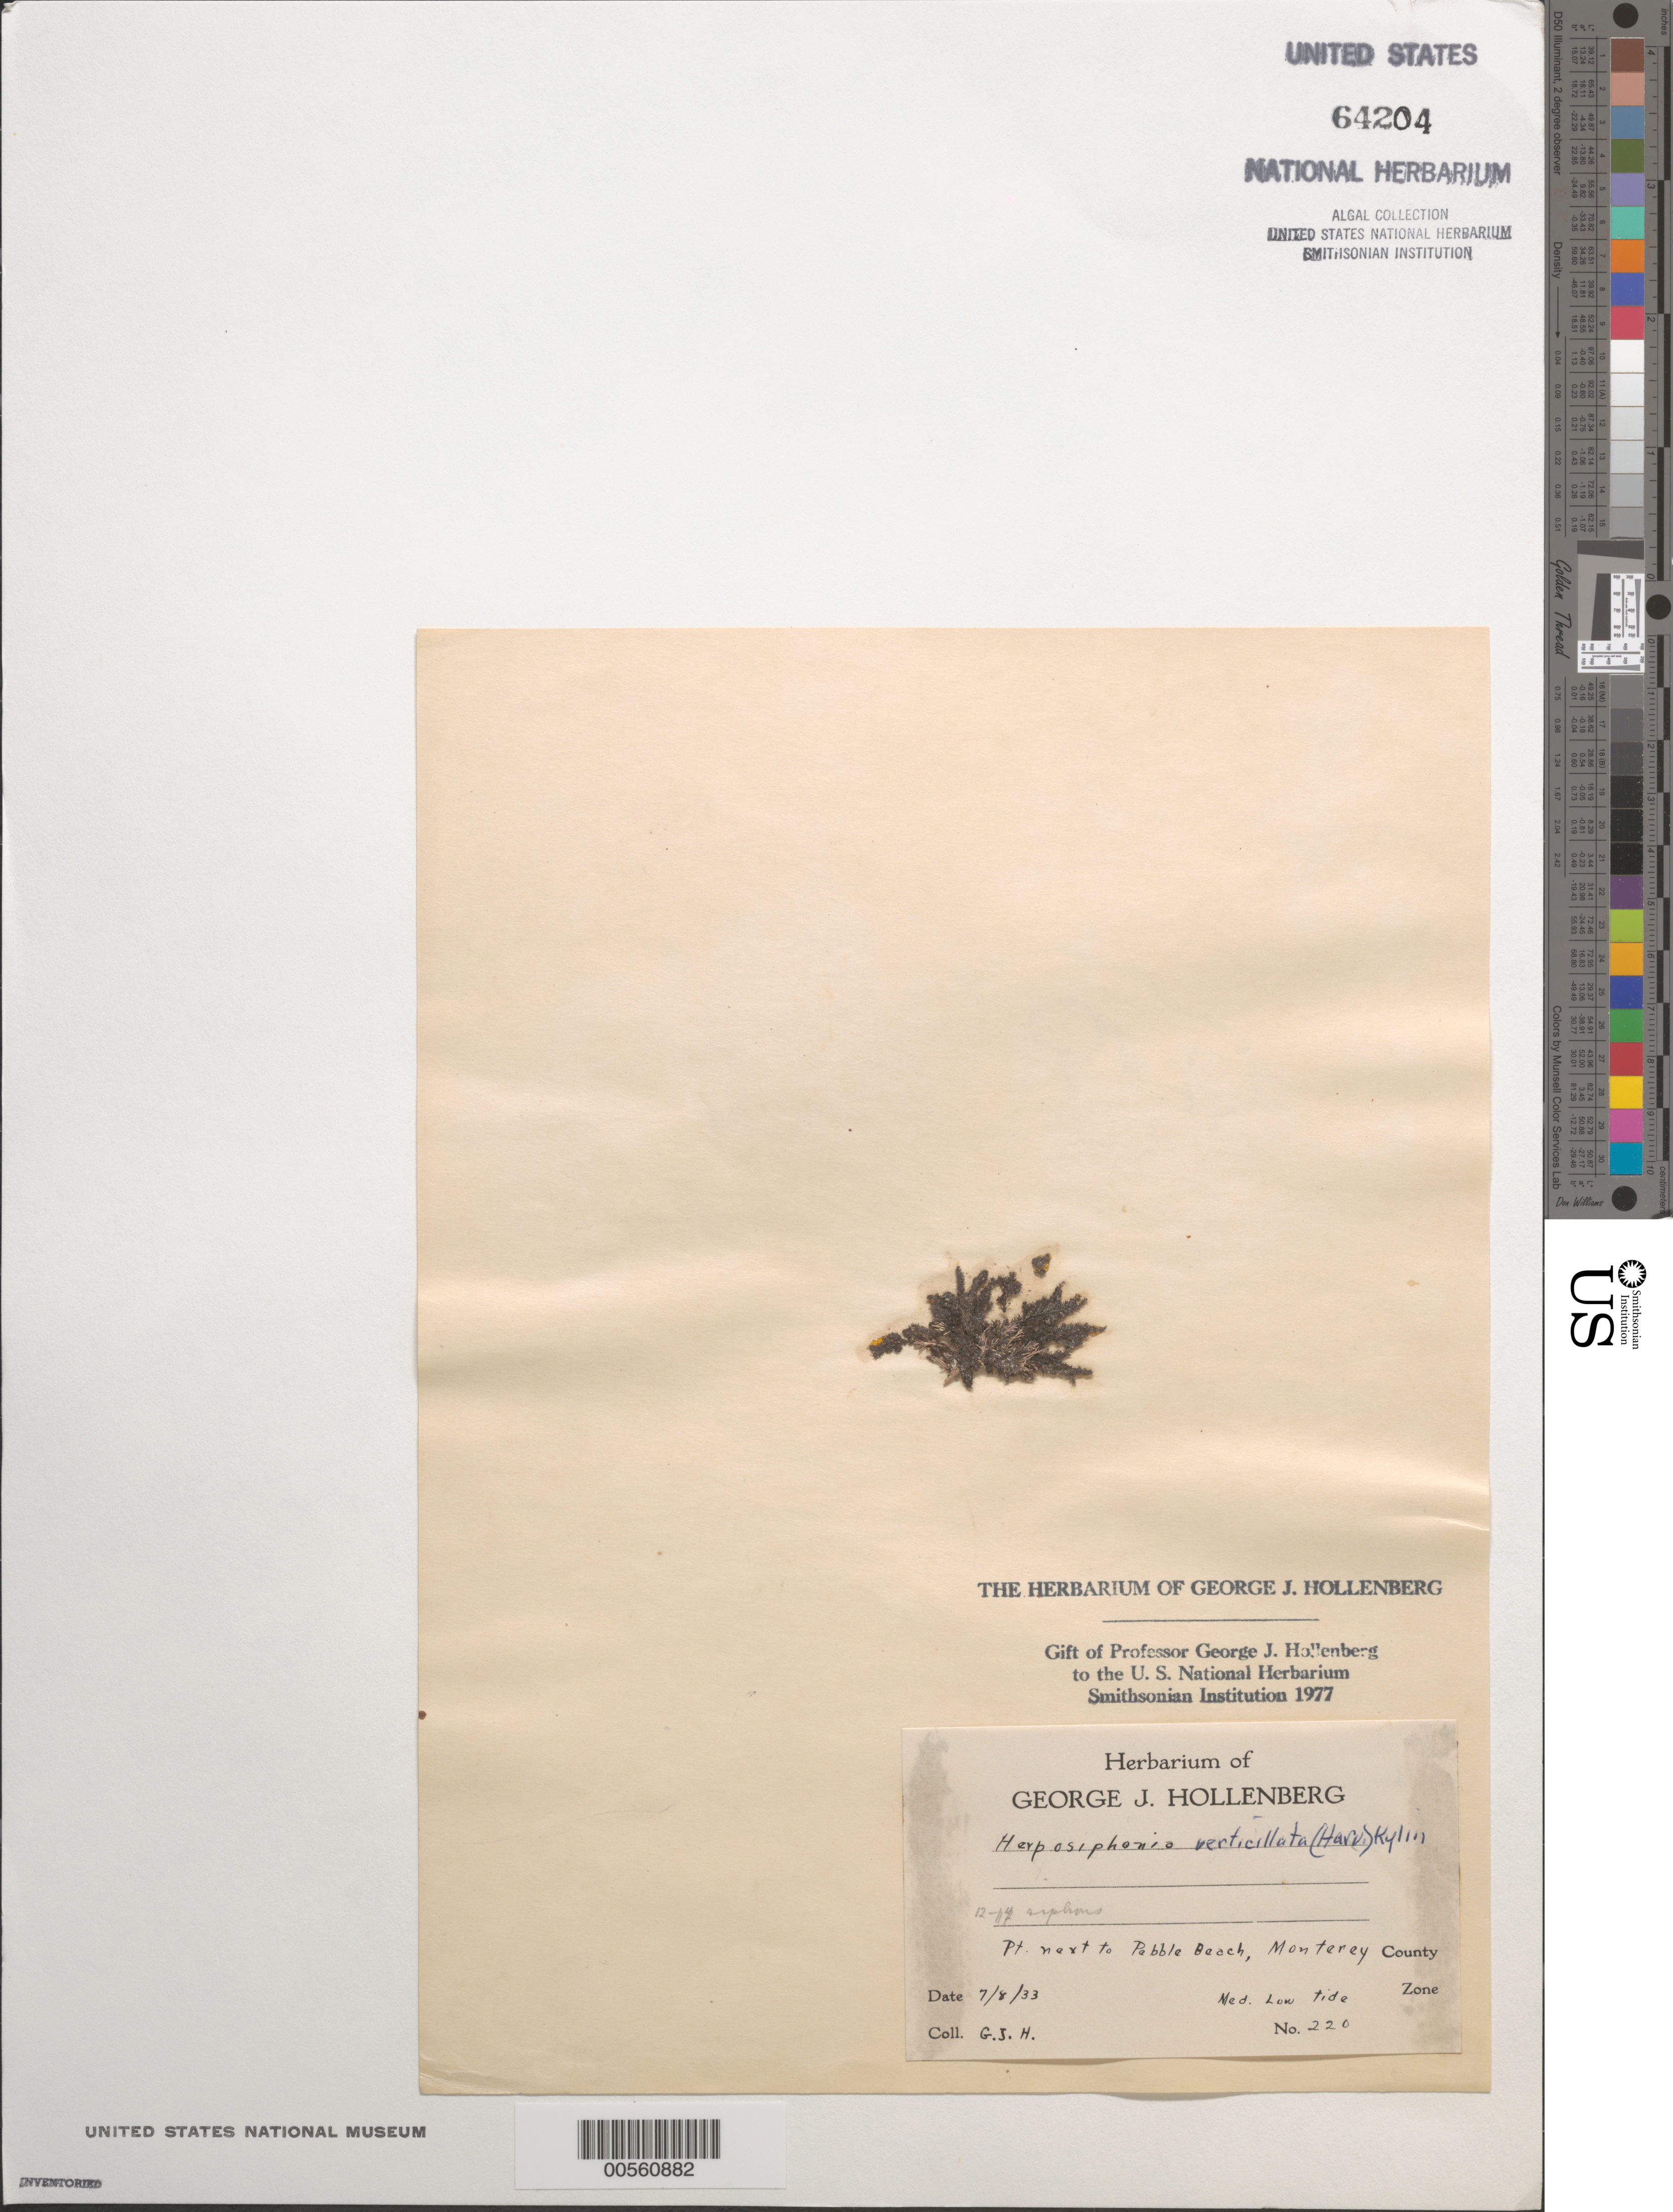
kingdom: Plantae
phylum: Rhodophyta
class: Florideophyceae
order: Ceramiales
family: Rhodomelaceae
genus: Herposiphonia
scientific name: Herposiphonia verticillata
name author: (Harv.) Kylin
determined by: Hollenberg, George J.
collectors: G. Hollenberg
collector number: GJH 220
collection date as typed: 08 Jul 1933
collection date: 1933-07-08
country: United States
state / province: California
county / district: Monterey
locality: Point next to Pebble Beach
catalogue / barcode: US 64204